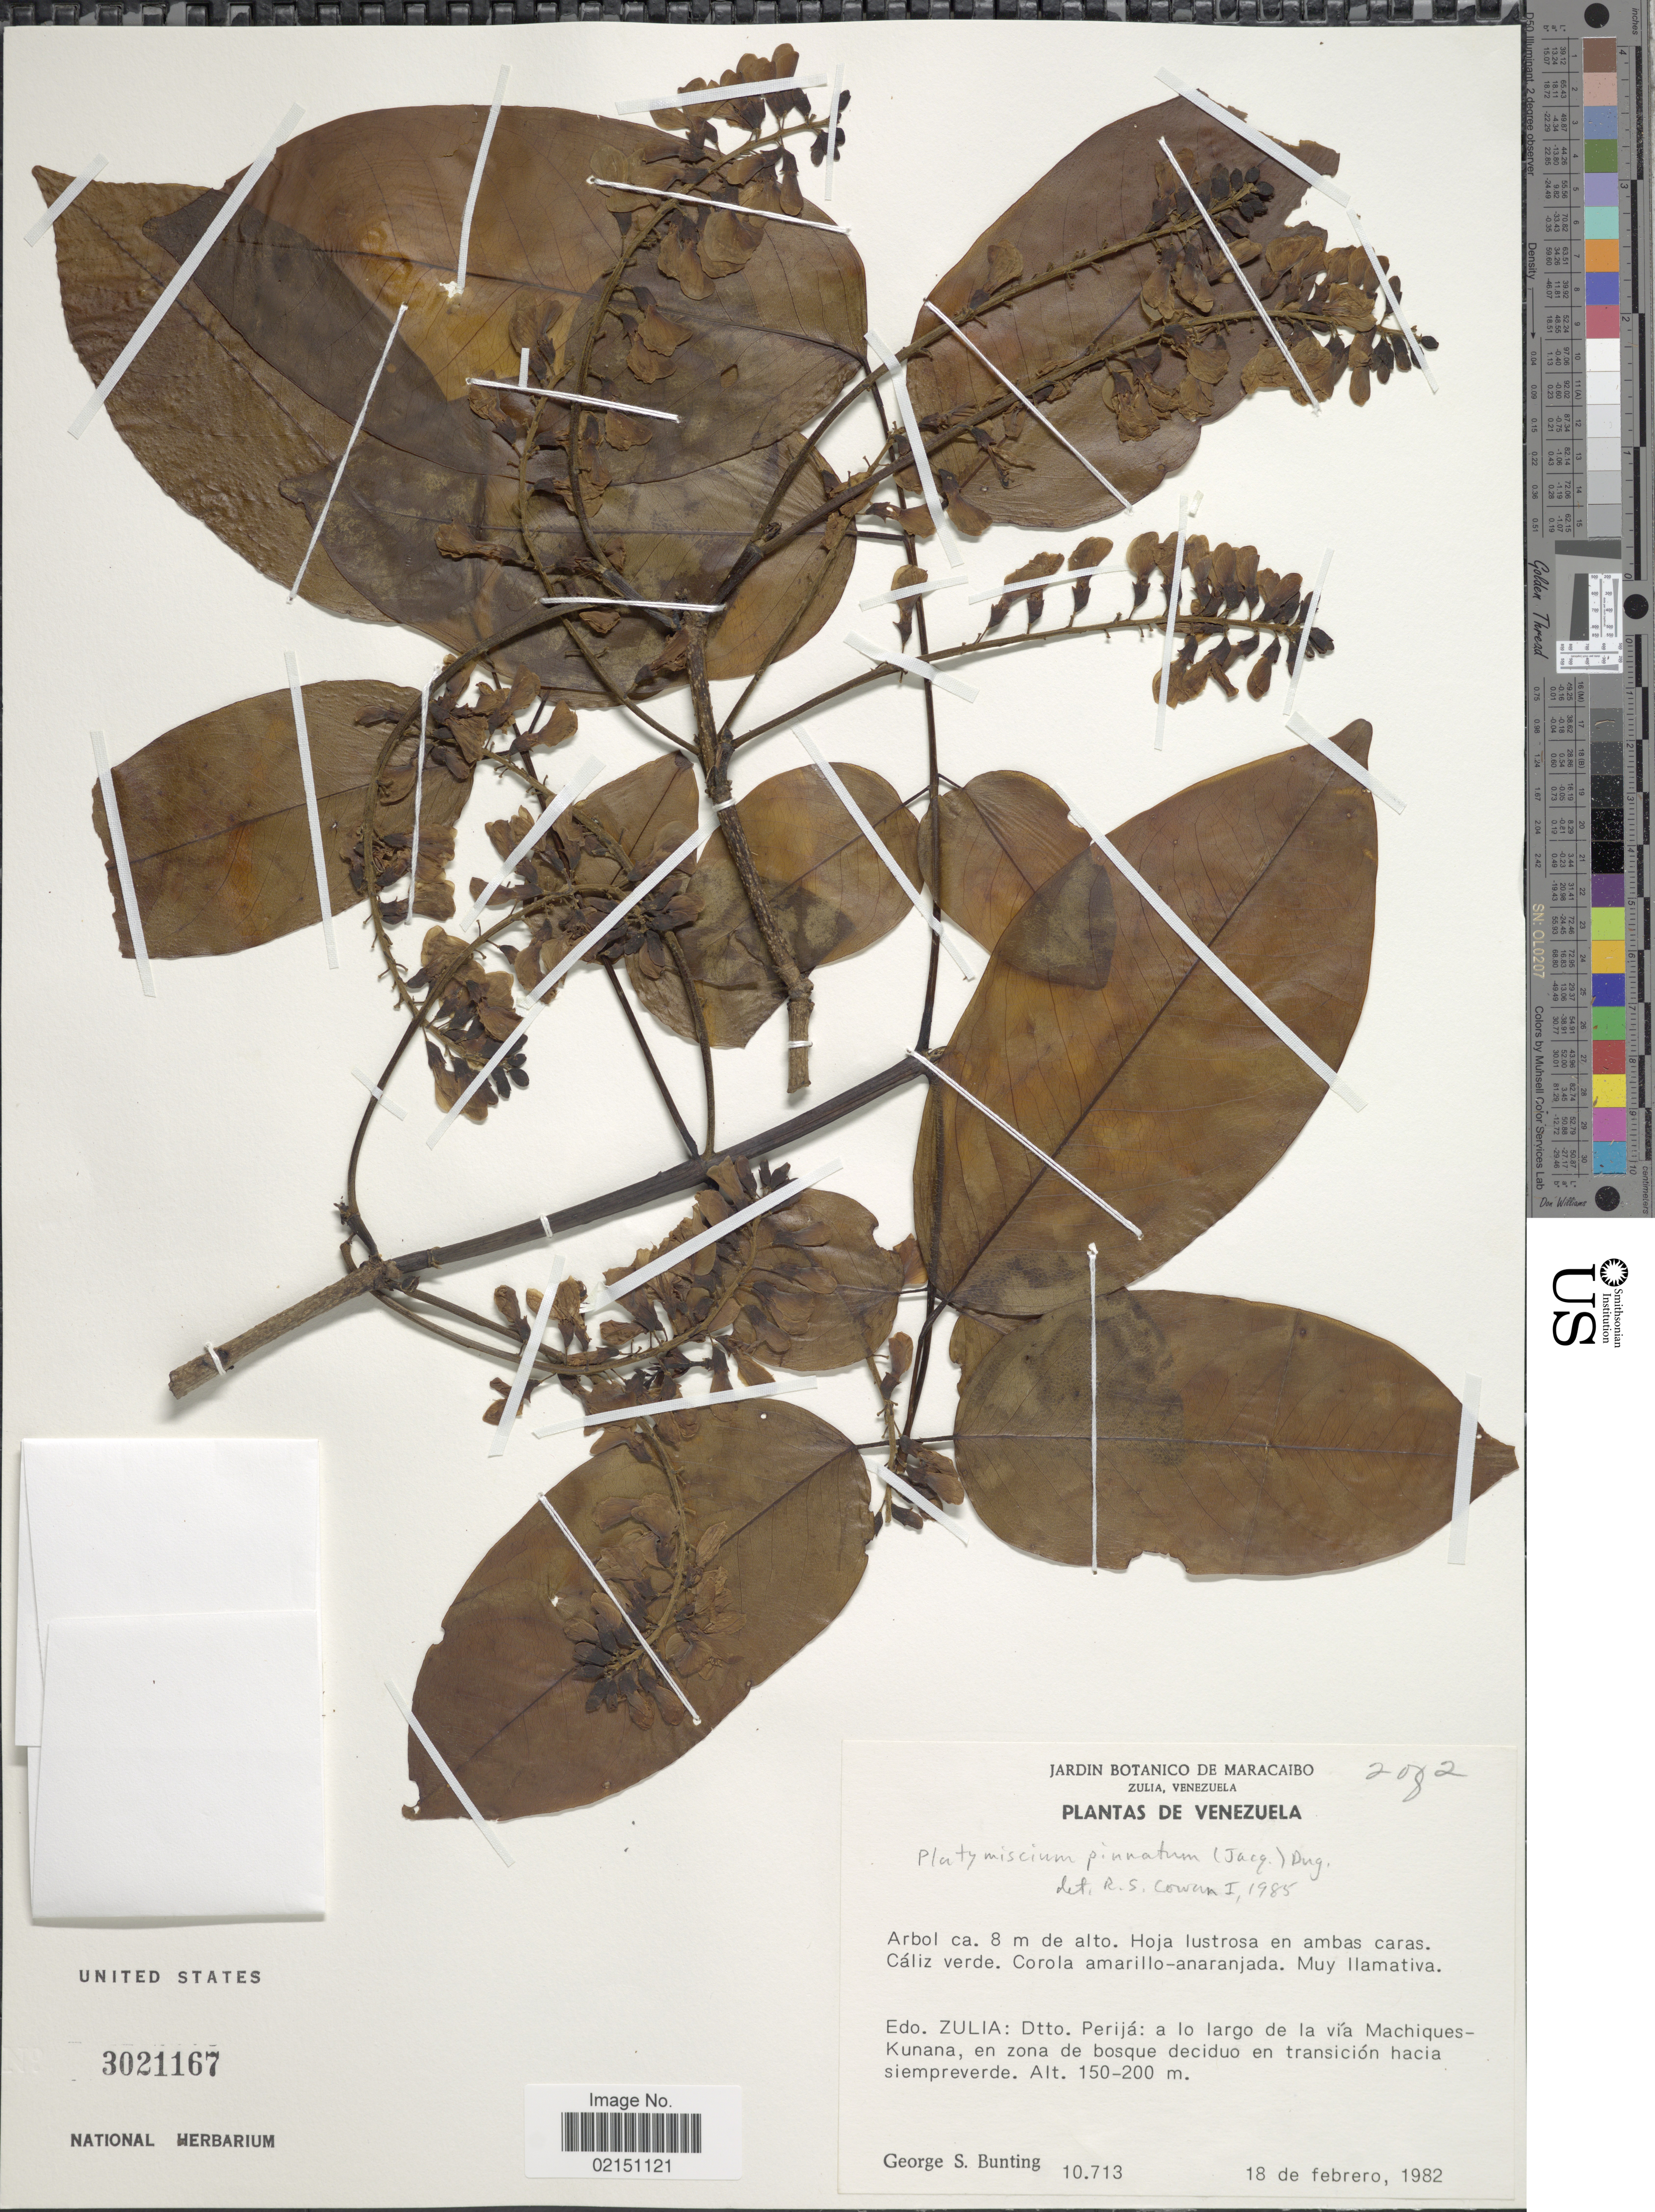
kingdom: Plantae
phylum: Tracheophyta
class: Magnoliopsida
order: Fabales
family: Fabaceae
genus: Platymiscium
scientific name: Platymiscium pinnatum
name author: (Jacq.) Dugand G.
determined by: Cowan, R. S.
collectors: G. S. Bunting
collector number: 10713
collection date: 1982-02-18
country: Venezuela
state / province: Zulia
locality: Dtto. Perija: a lo largo de la via Machiques-Kunana, en zona de bosque deciduo en transicion hacia siempreverde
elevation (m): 150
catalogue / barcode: US 3021167